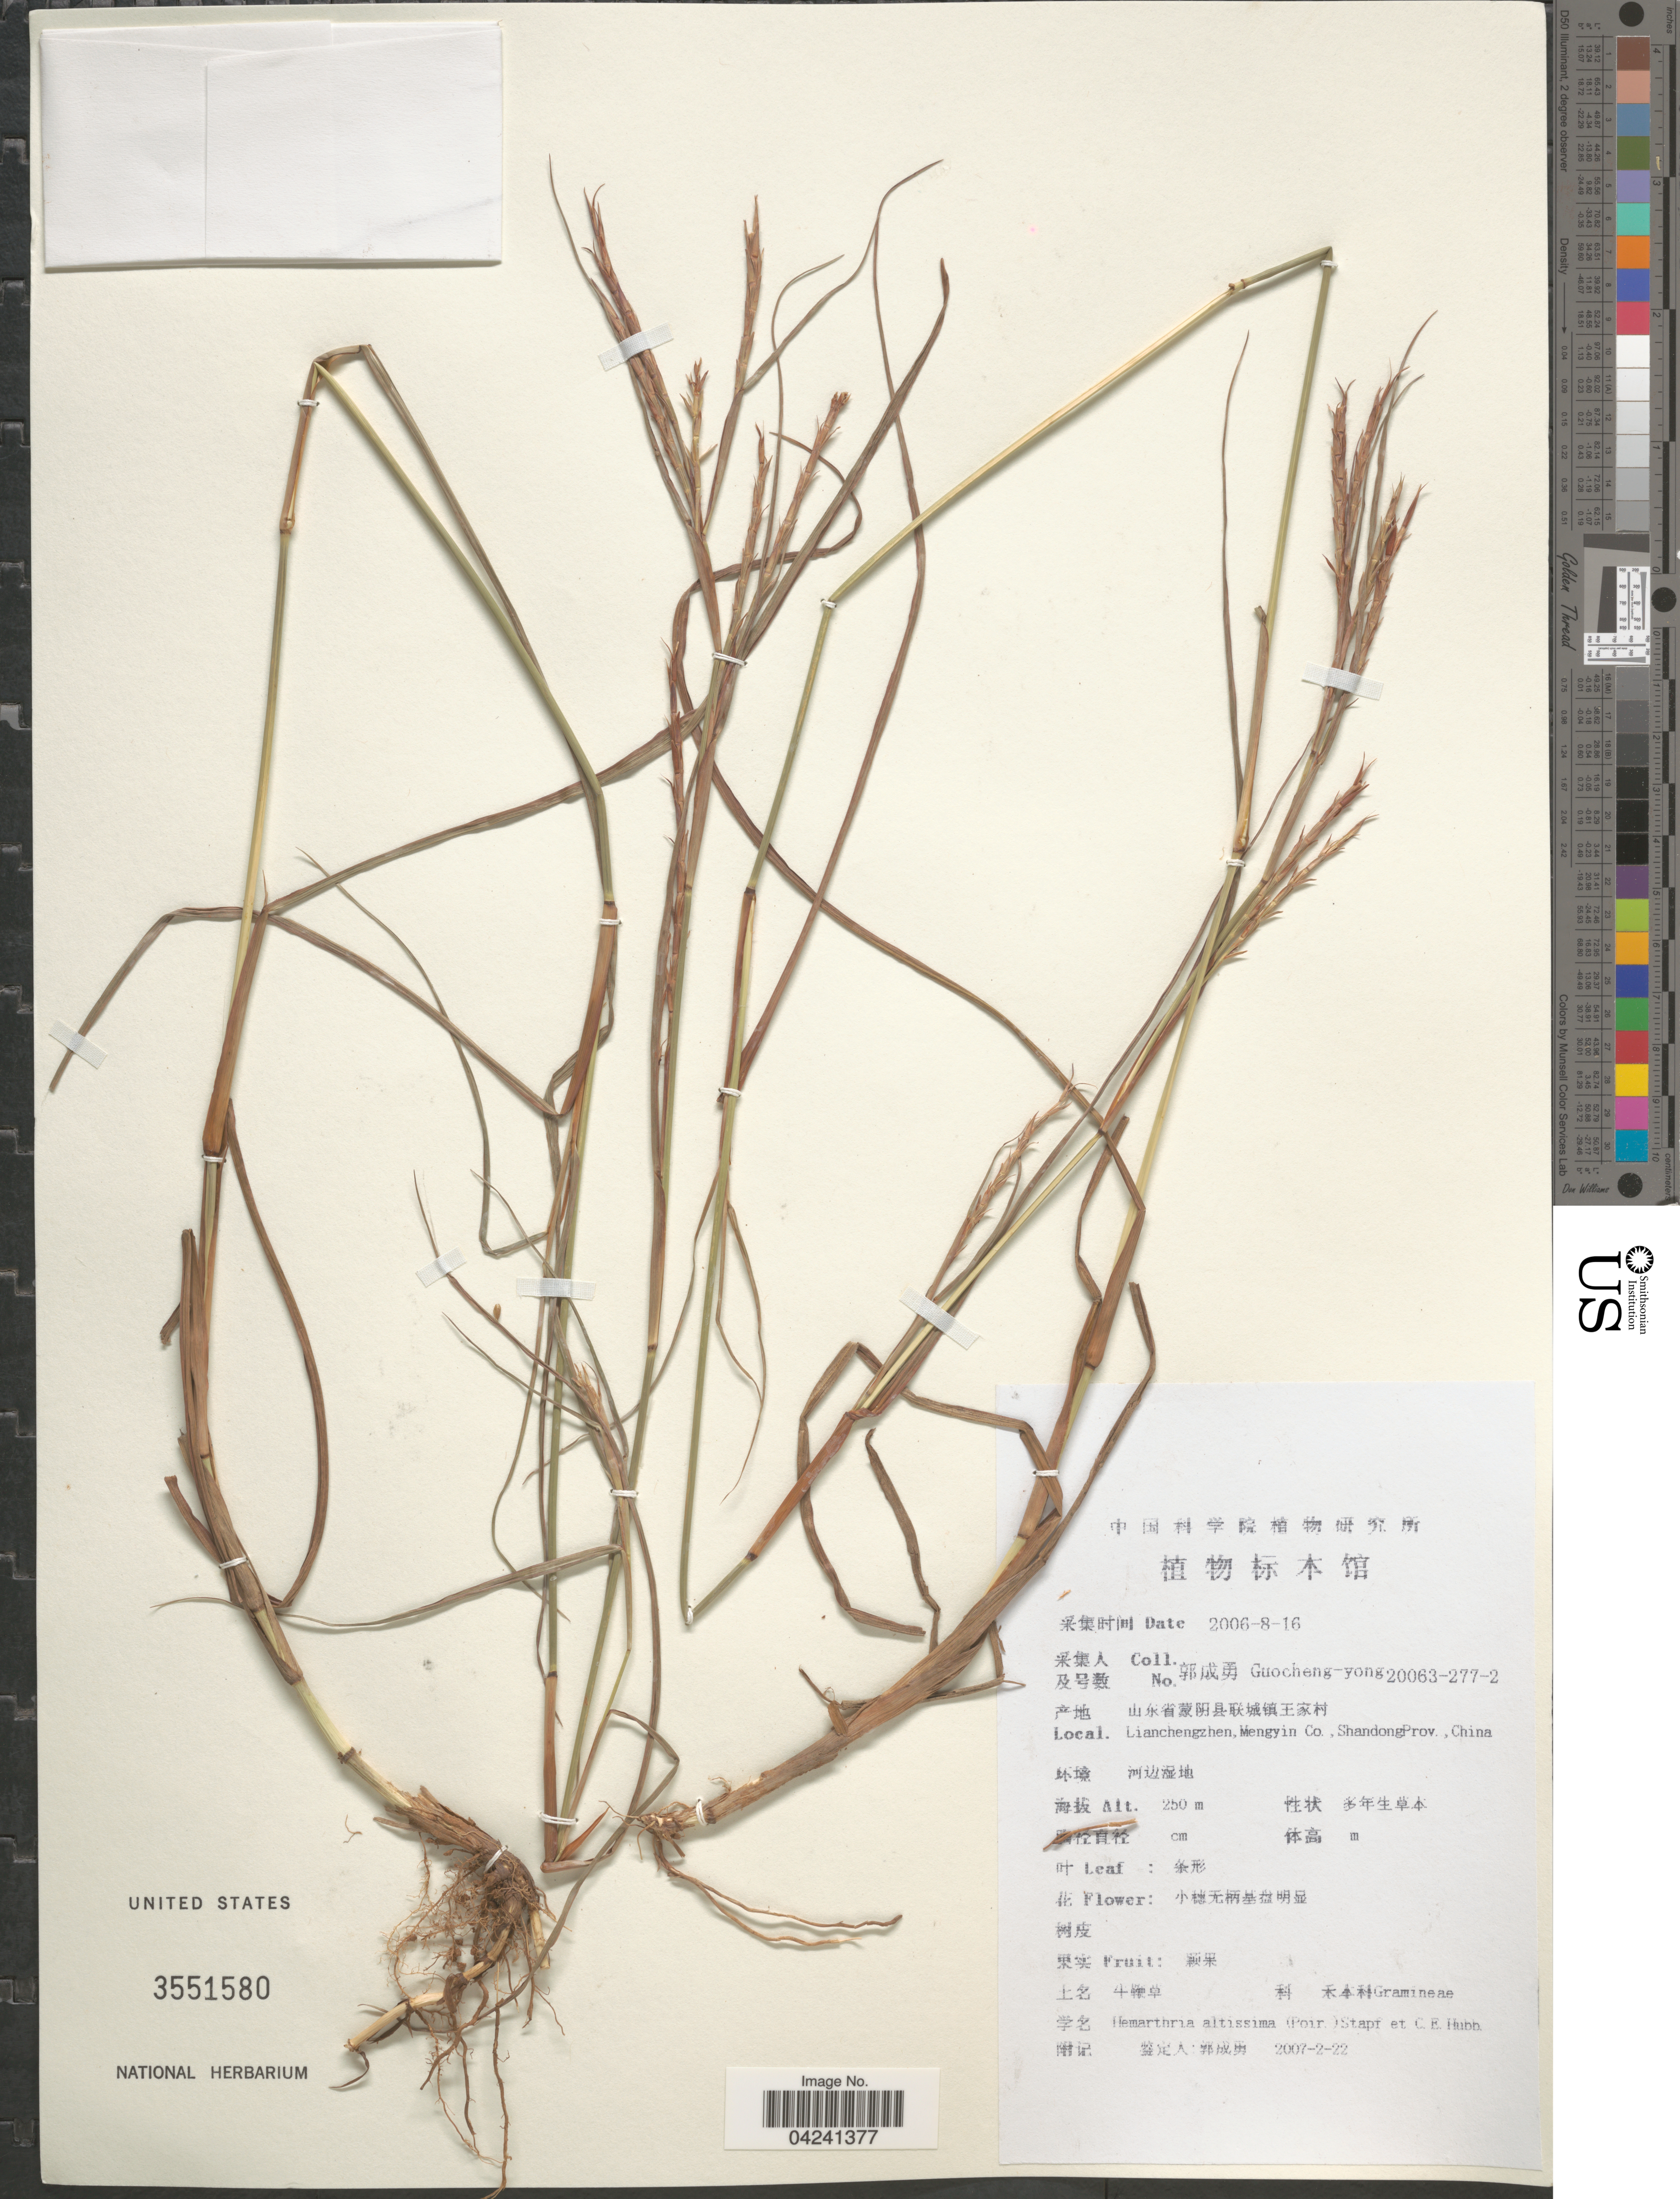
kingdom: Plantae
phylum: Tracheophyta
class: Liliopsida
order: Poales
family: Poaceae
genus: Hemarthria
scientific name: Hemarthria altissima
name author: (Poir.) Stapf & C. E. Hubb.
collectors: Guo cheng-yong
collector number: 20063-277-2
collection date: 2006-08-16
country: China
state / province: Shandong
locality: Lianchengzhen, Mengyin Co., Shandong Prov.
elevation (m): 250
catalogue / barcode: US 3551580